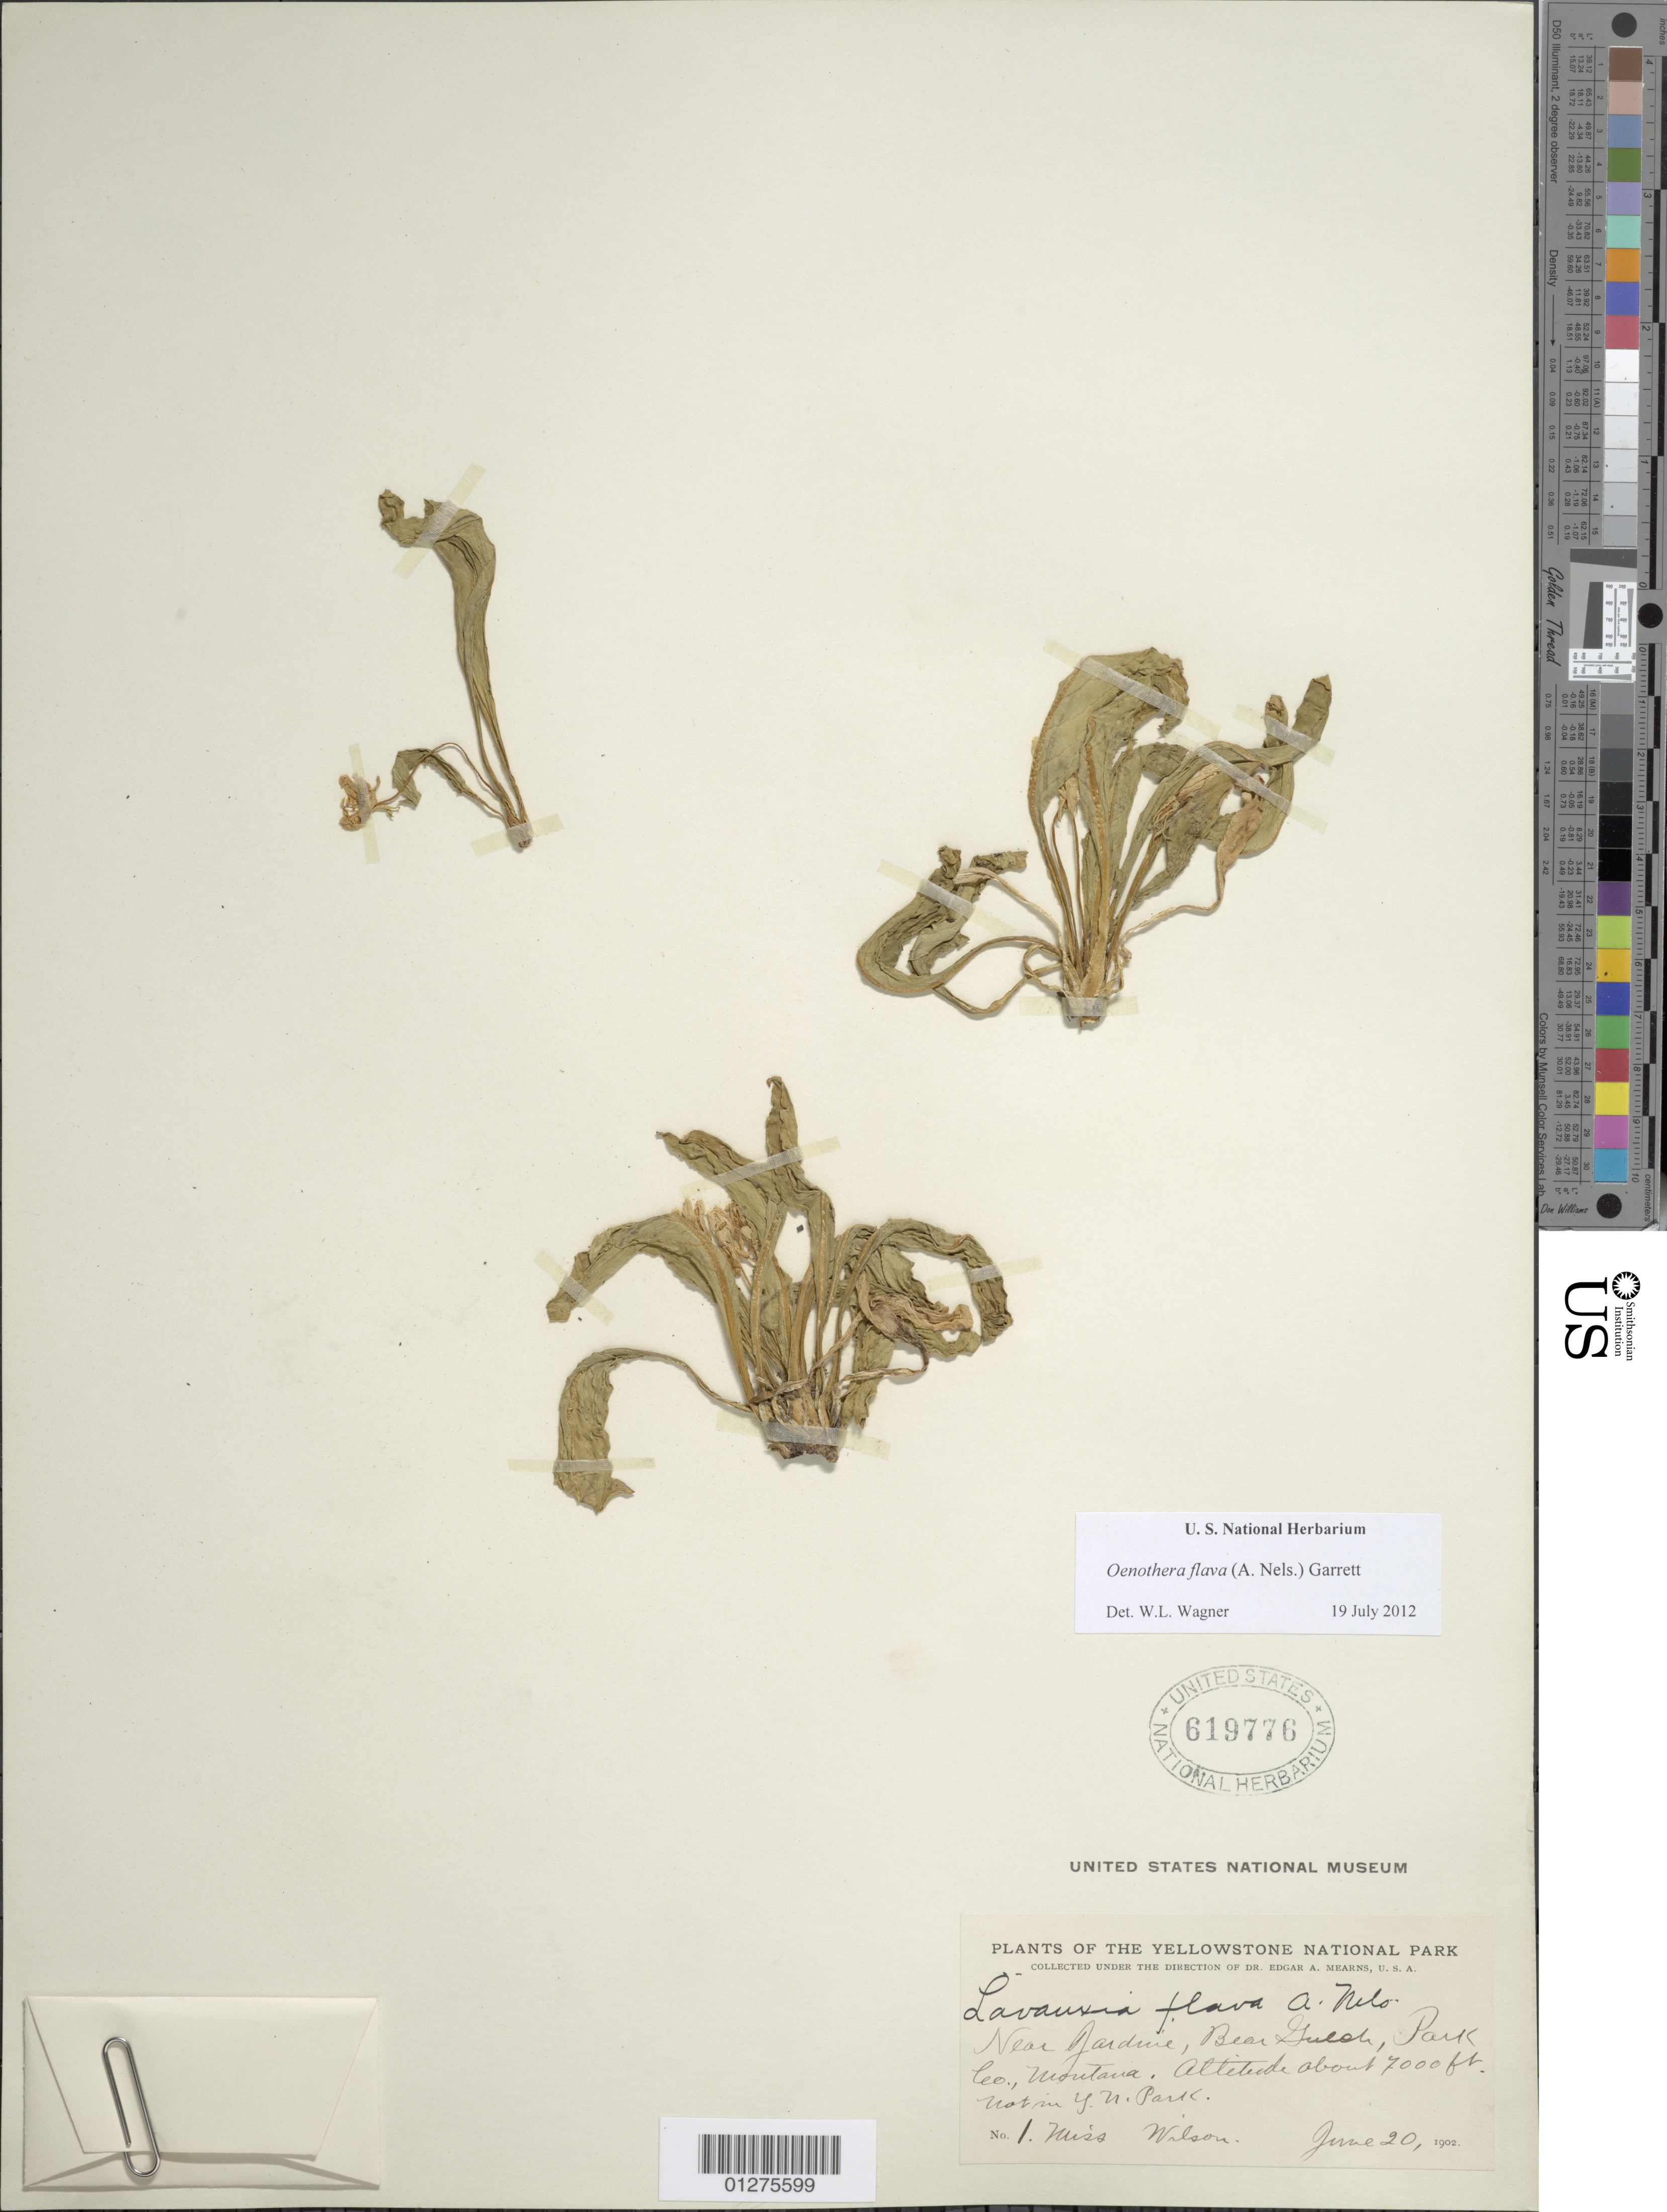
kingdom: Plantae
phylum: Tracheophyta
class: Magnoliopsida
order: Myrtales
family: Onagraceae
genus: Oenothera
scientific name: Oenothera flava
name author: (A. Nelson) Garrett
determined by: Wagner, W. L., (BOT), Smithsonian Institution - National Museum of Natural History (UNITED STATES)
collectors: E. A. Mearns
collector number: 1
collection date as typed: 25 Jun 1902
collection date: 1902-06-25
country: United States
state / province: Montana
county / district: Park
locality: Yellowstone National Park, near Jardim, Bear gulch.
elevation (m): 2134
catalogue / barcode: US 619776